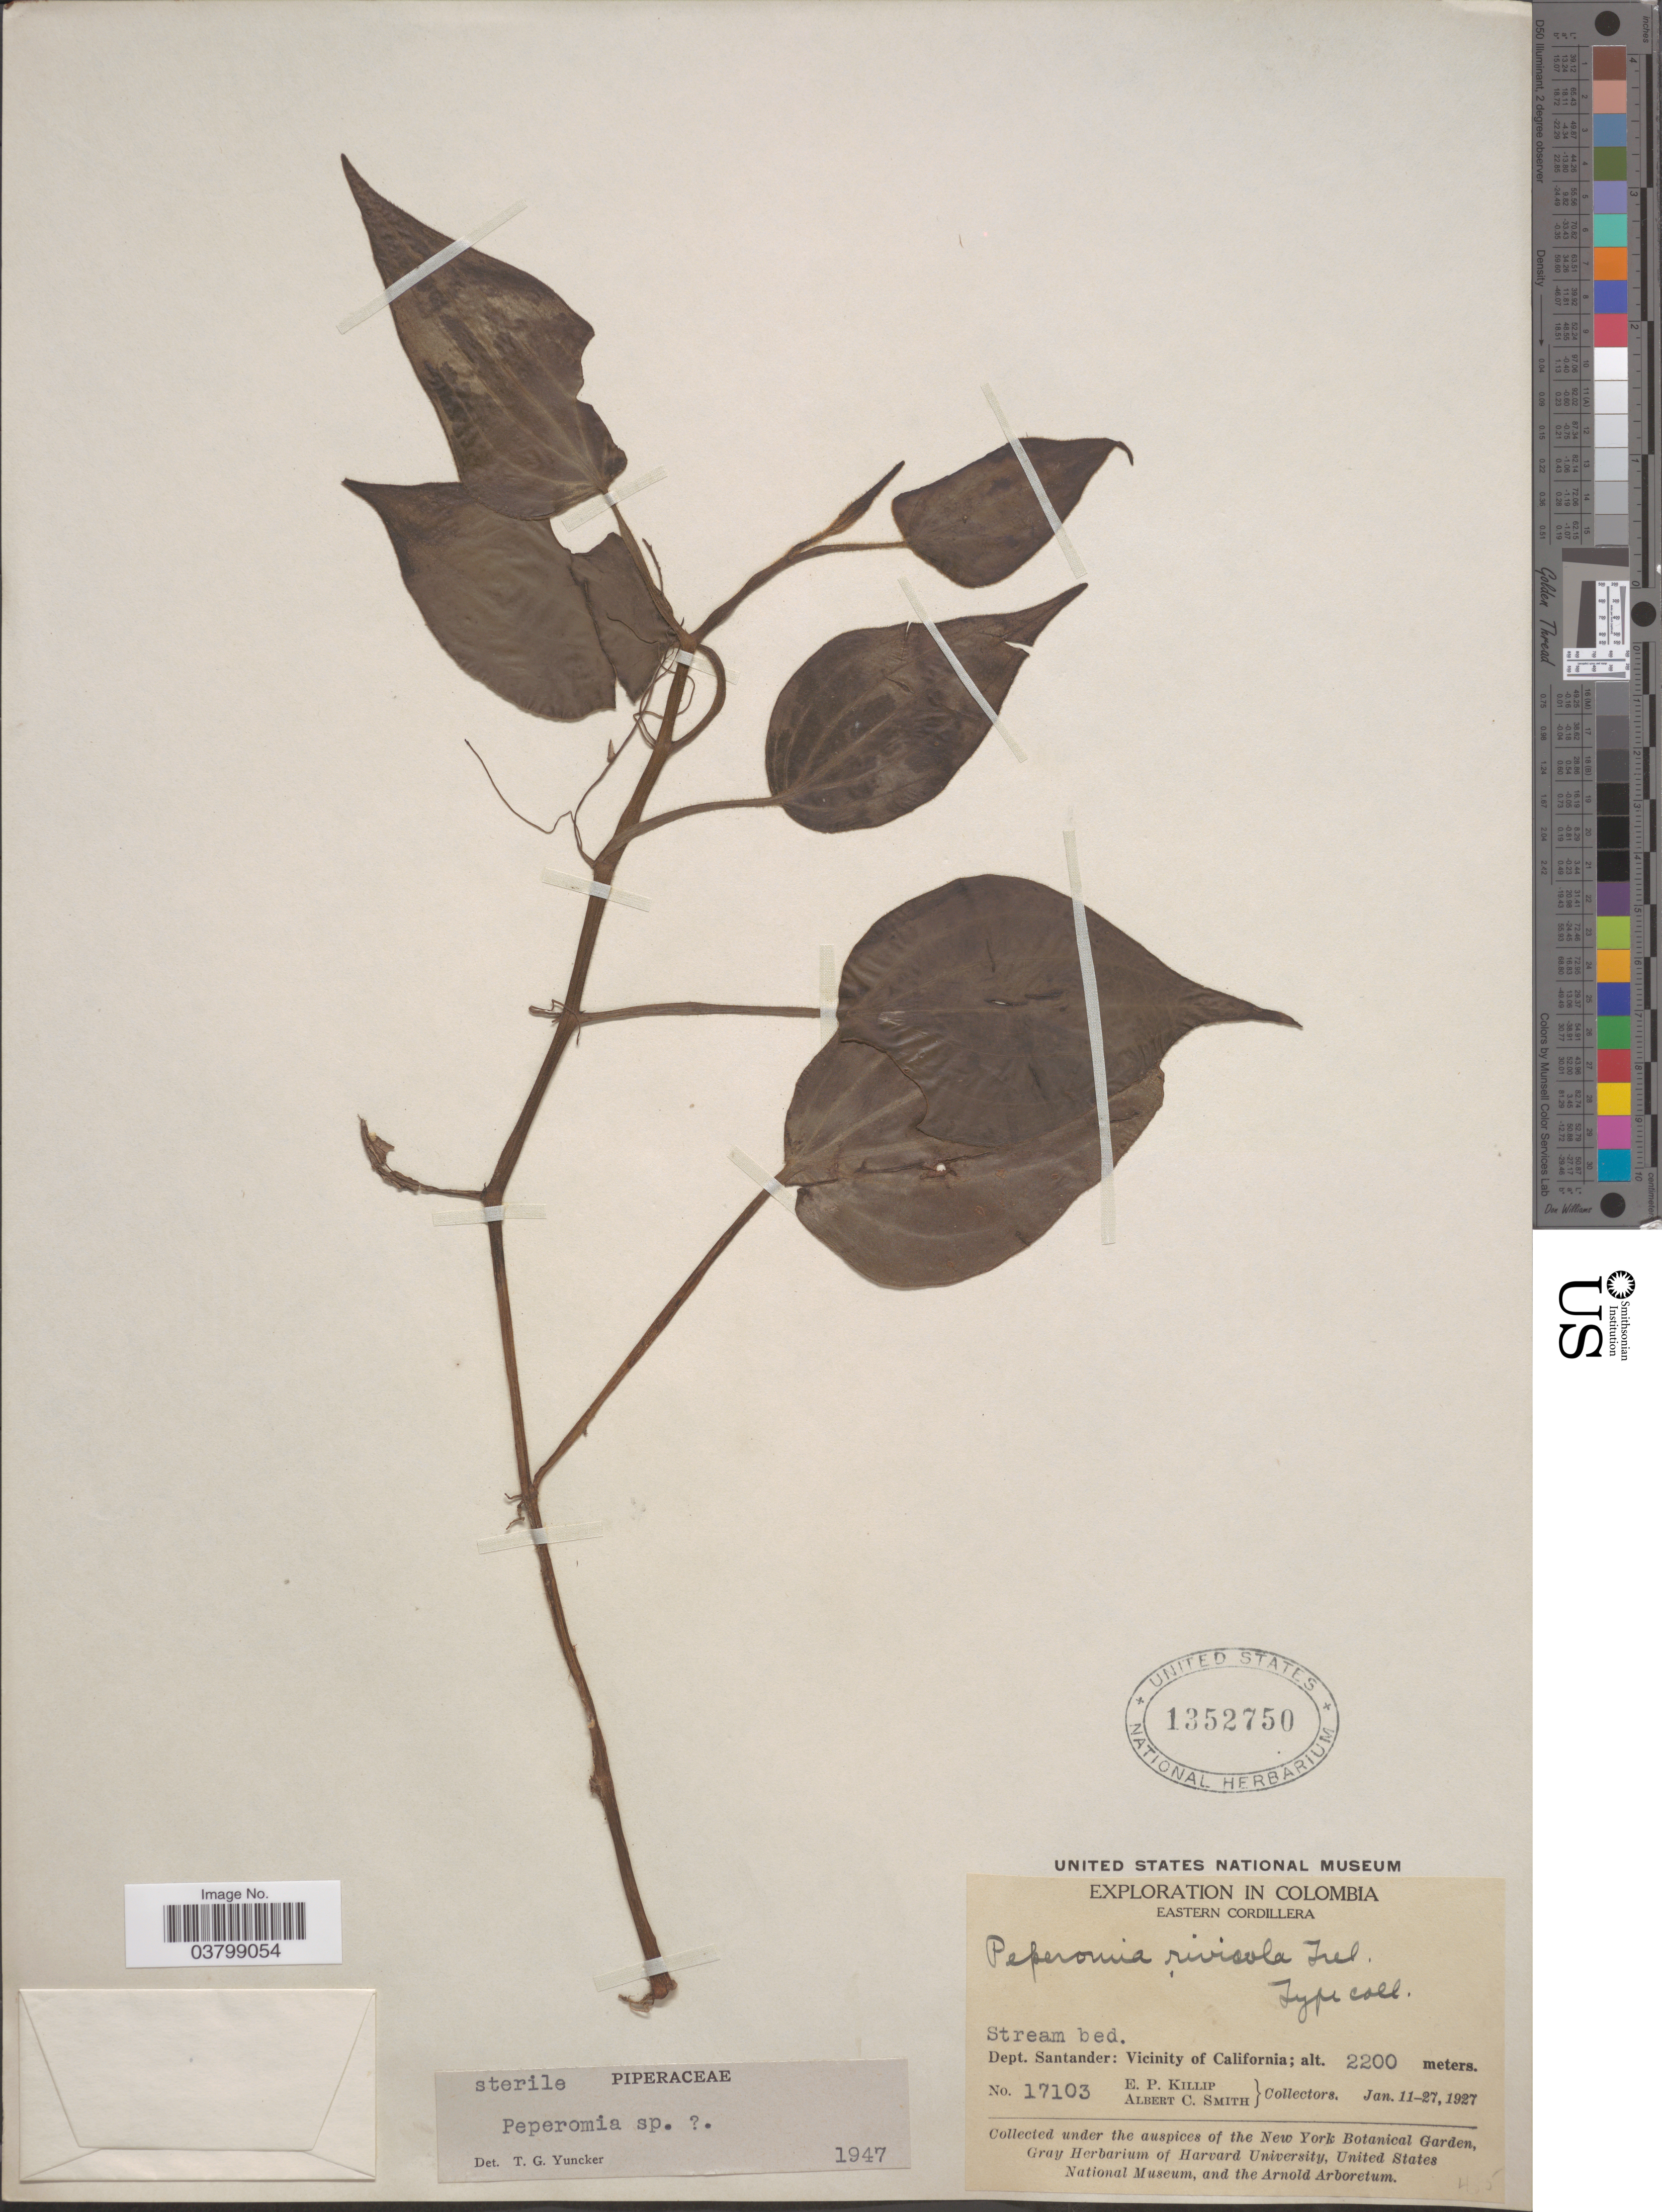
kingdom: Plantae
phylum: Tracheophyta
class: Magnoliopsida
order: Piperales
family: Piperaceae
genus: Peperomia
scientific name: Peperomia peltoidea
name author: Kunth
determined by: Jiménez, José Estaban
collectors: E. P. Killip & A. C. Smith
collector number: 17103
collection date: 1927-01-11/1927-01-27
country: Colombia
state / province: Santander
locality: Eastern Cordillera. Dept. Santander: Vicinity of California.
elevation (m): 2200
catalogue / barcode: US 1352750